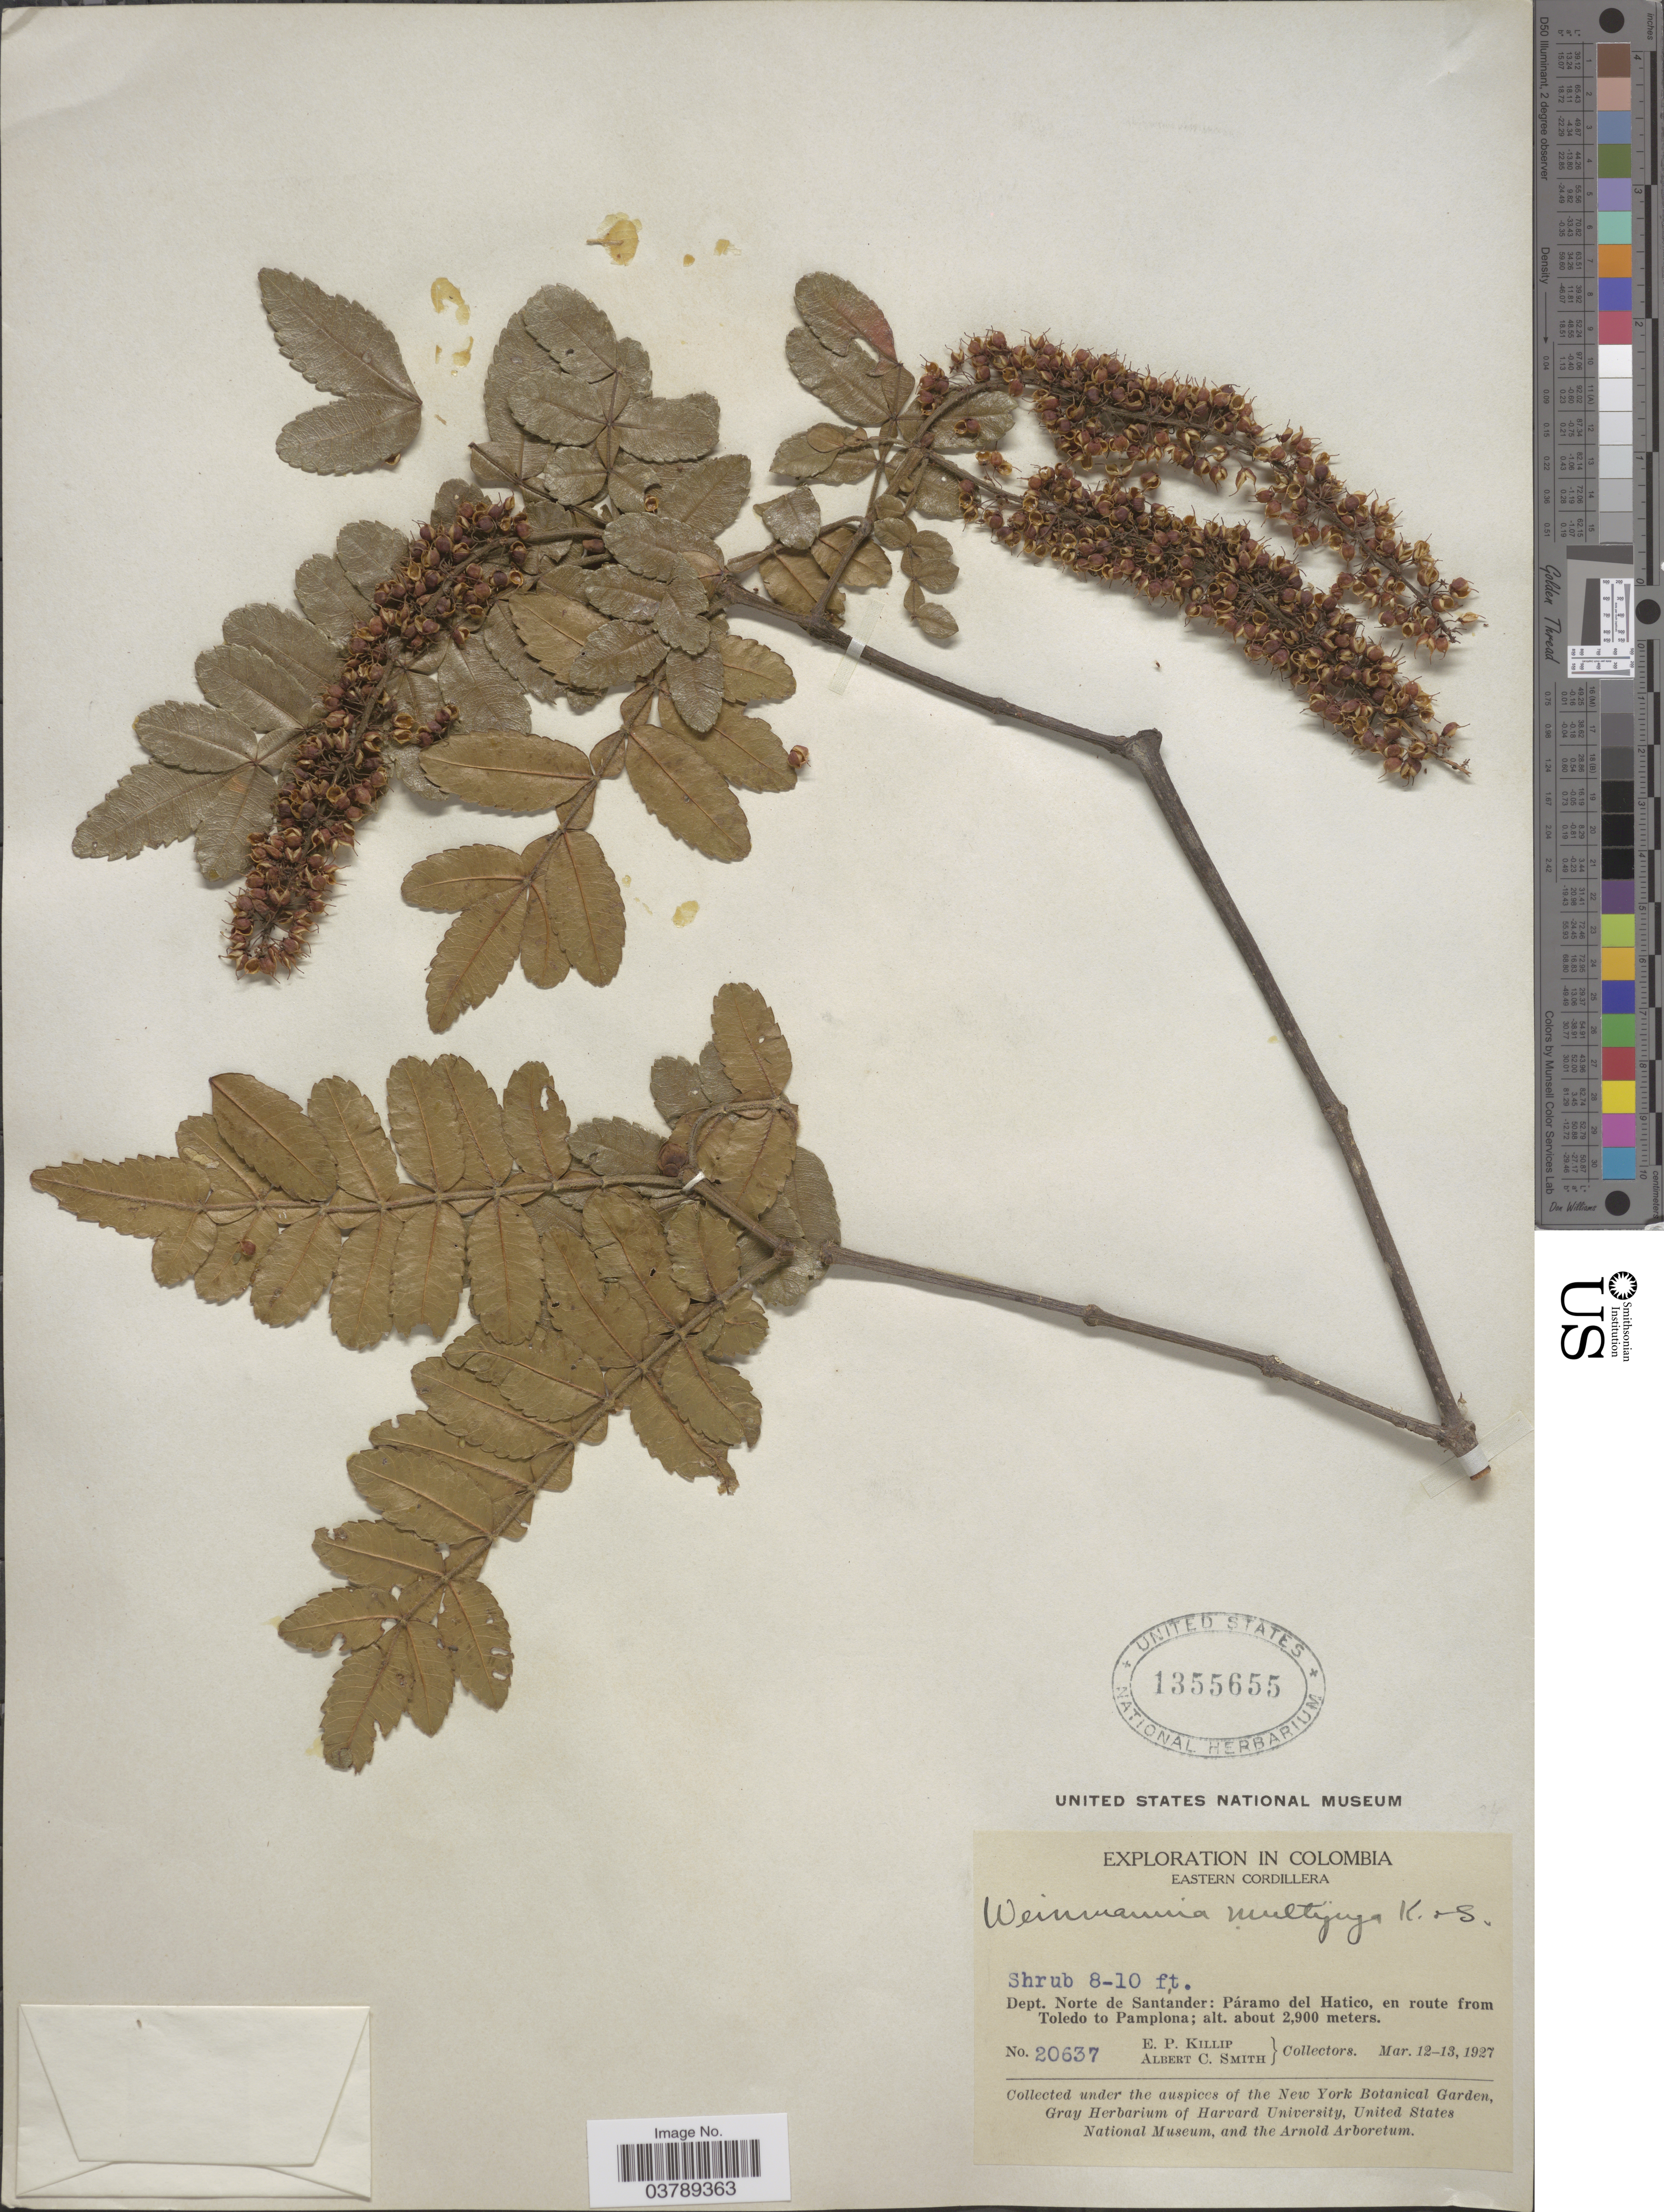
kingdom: Plantae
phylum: Tracheophyta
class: Magnoliopsida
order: Oxalidales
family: Cunoniaceae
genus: Weinmannia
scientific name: Weinmannia multijuga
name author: Killip & A.C. Sm.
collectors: E. P. Killip & A. C. Smith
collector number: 20637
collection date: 1927-03-12/1927-03-13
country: Colombia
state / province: Norte de Santander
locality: Eastern Cordillera. Dept. Norte de Santander: Páramo del Hatico, en route from Toledo to Pamplona.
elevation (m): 2900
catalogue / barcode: US 1355655